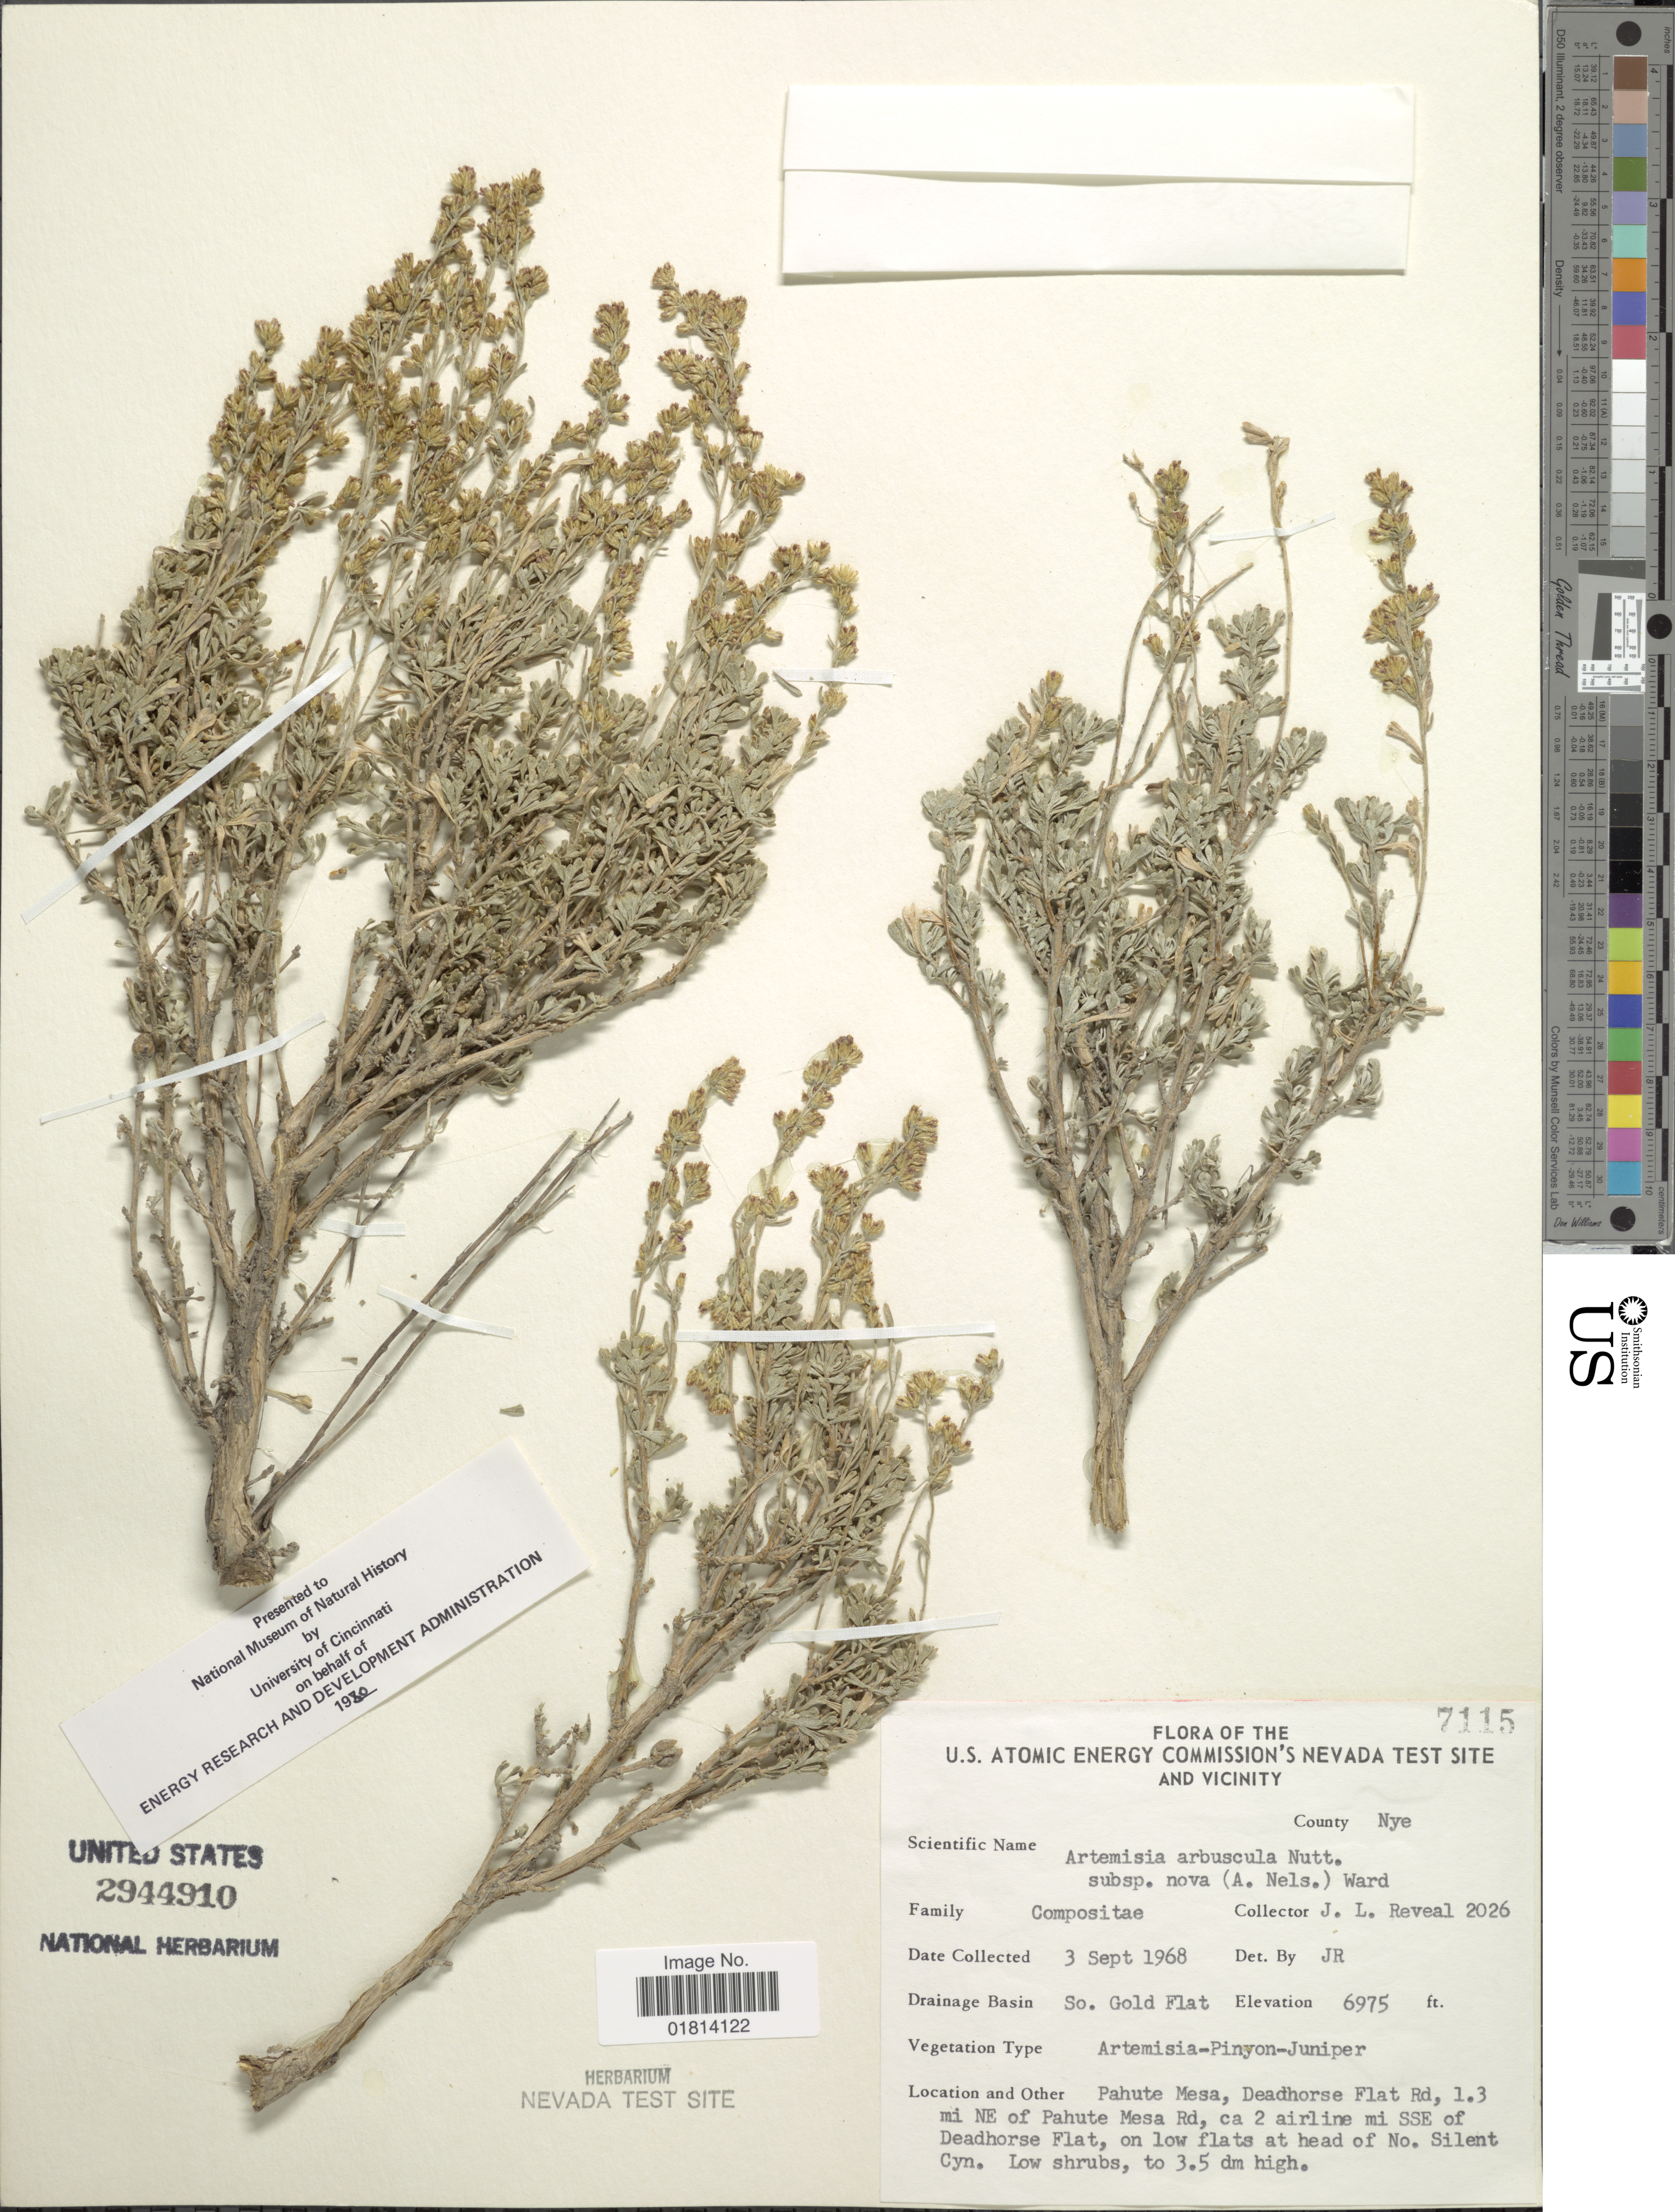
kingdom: Plantae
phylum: Tracheophyta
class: Magnoliopsida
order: Asterales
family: Asteraceae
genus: Artemisia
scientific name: Artemisia arbuscula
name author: Nutt.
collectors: J. L. Reveal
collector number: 2026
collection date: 1968-09-03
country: United States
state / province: Nevada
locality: U.S. Atomic Energy Commission's Nevada Test Site and Vicinity. County Nye. So. Gold Flat. Pahute Mesa, Deadhorse Flat Rd., 1.3 mi NE of Pahute Mesa Rd, ca 2 airline mi SSE of Deadhorse Flat, on low flats at head of No. Silent Cyn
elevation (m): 2126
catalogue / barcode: US 2944910